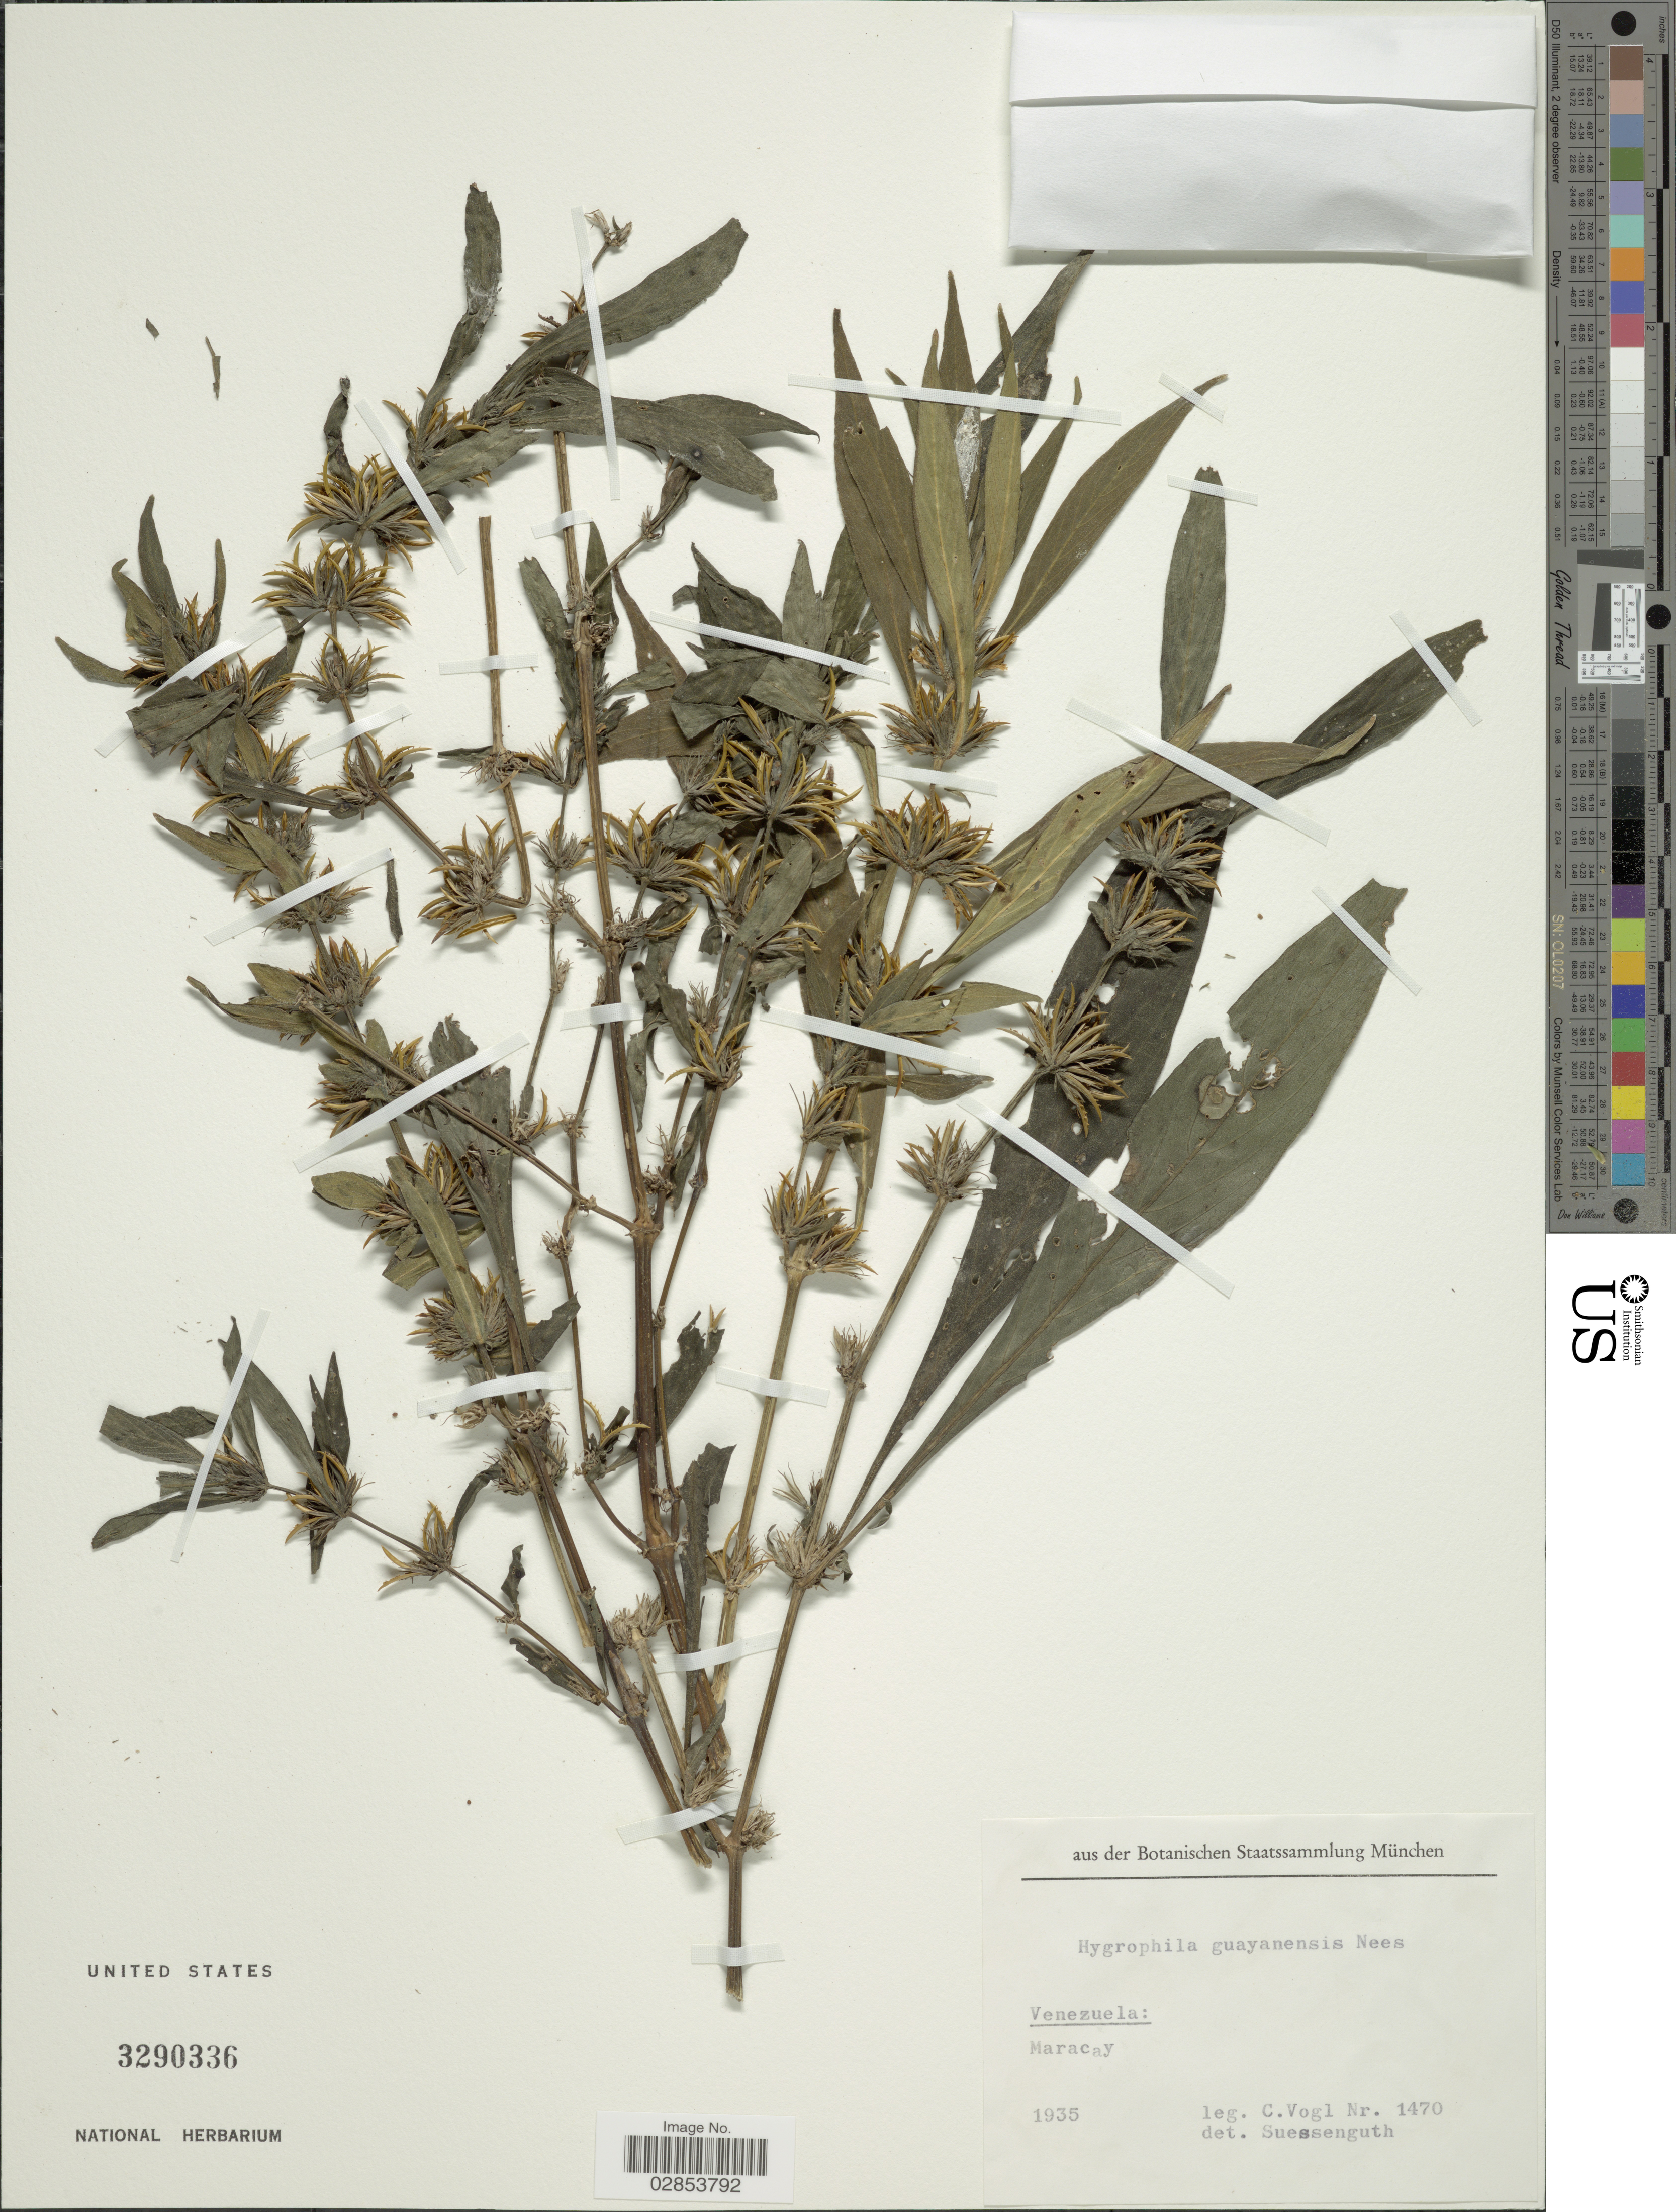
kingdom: Plantae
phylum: Tracheophyta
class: Magnoliopsida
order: Lamiales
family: Acanthaceae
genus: Hygrophila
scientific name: Hygrophila costata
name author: Nees & T. Nees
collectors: C. Vogl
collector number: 1470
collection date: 1935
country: Venezuela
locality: Maracay.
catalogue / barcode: US 3290336